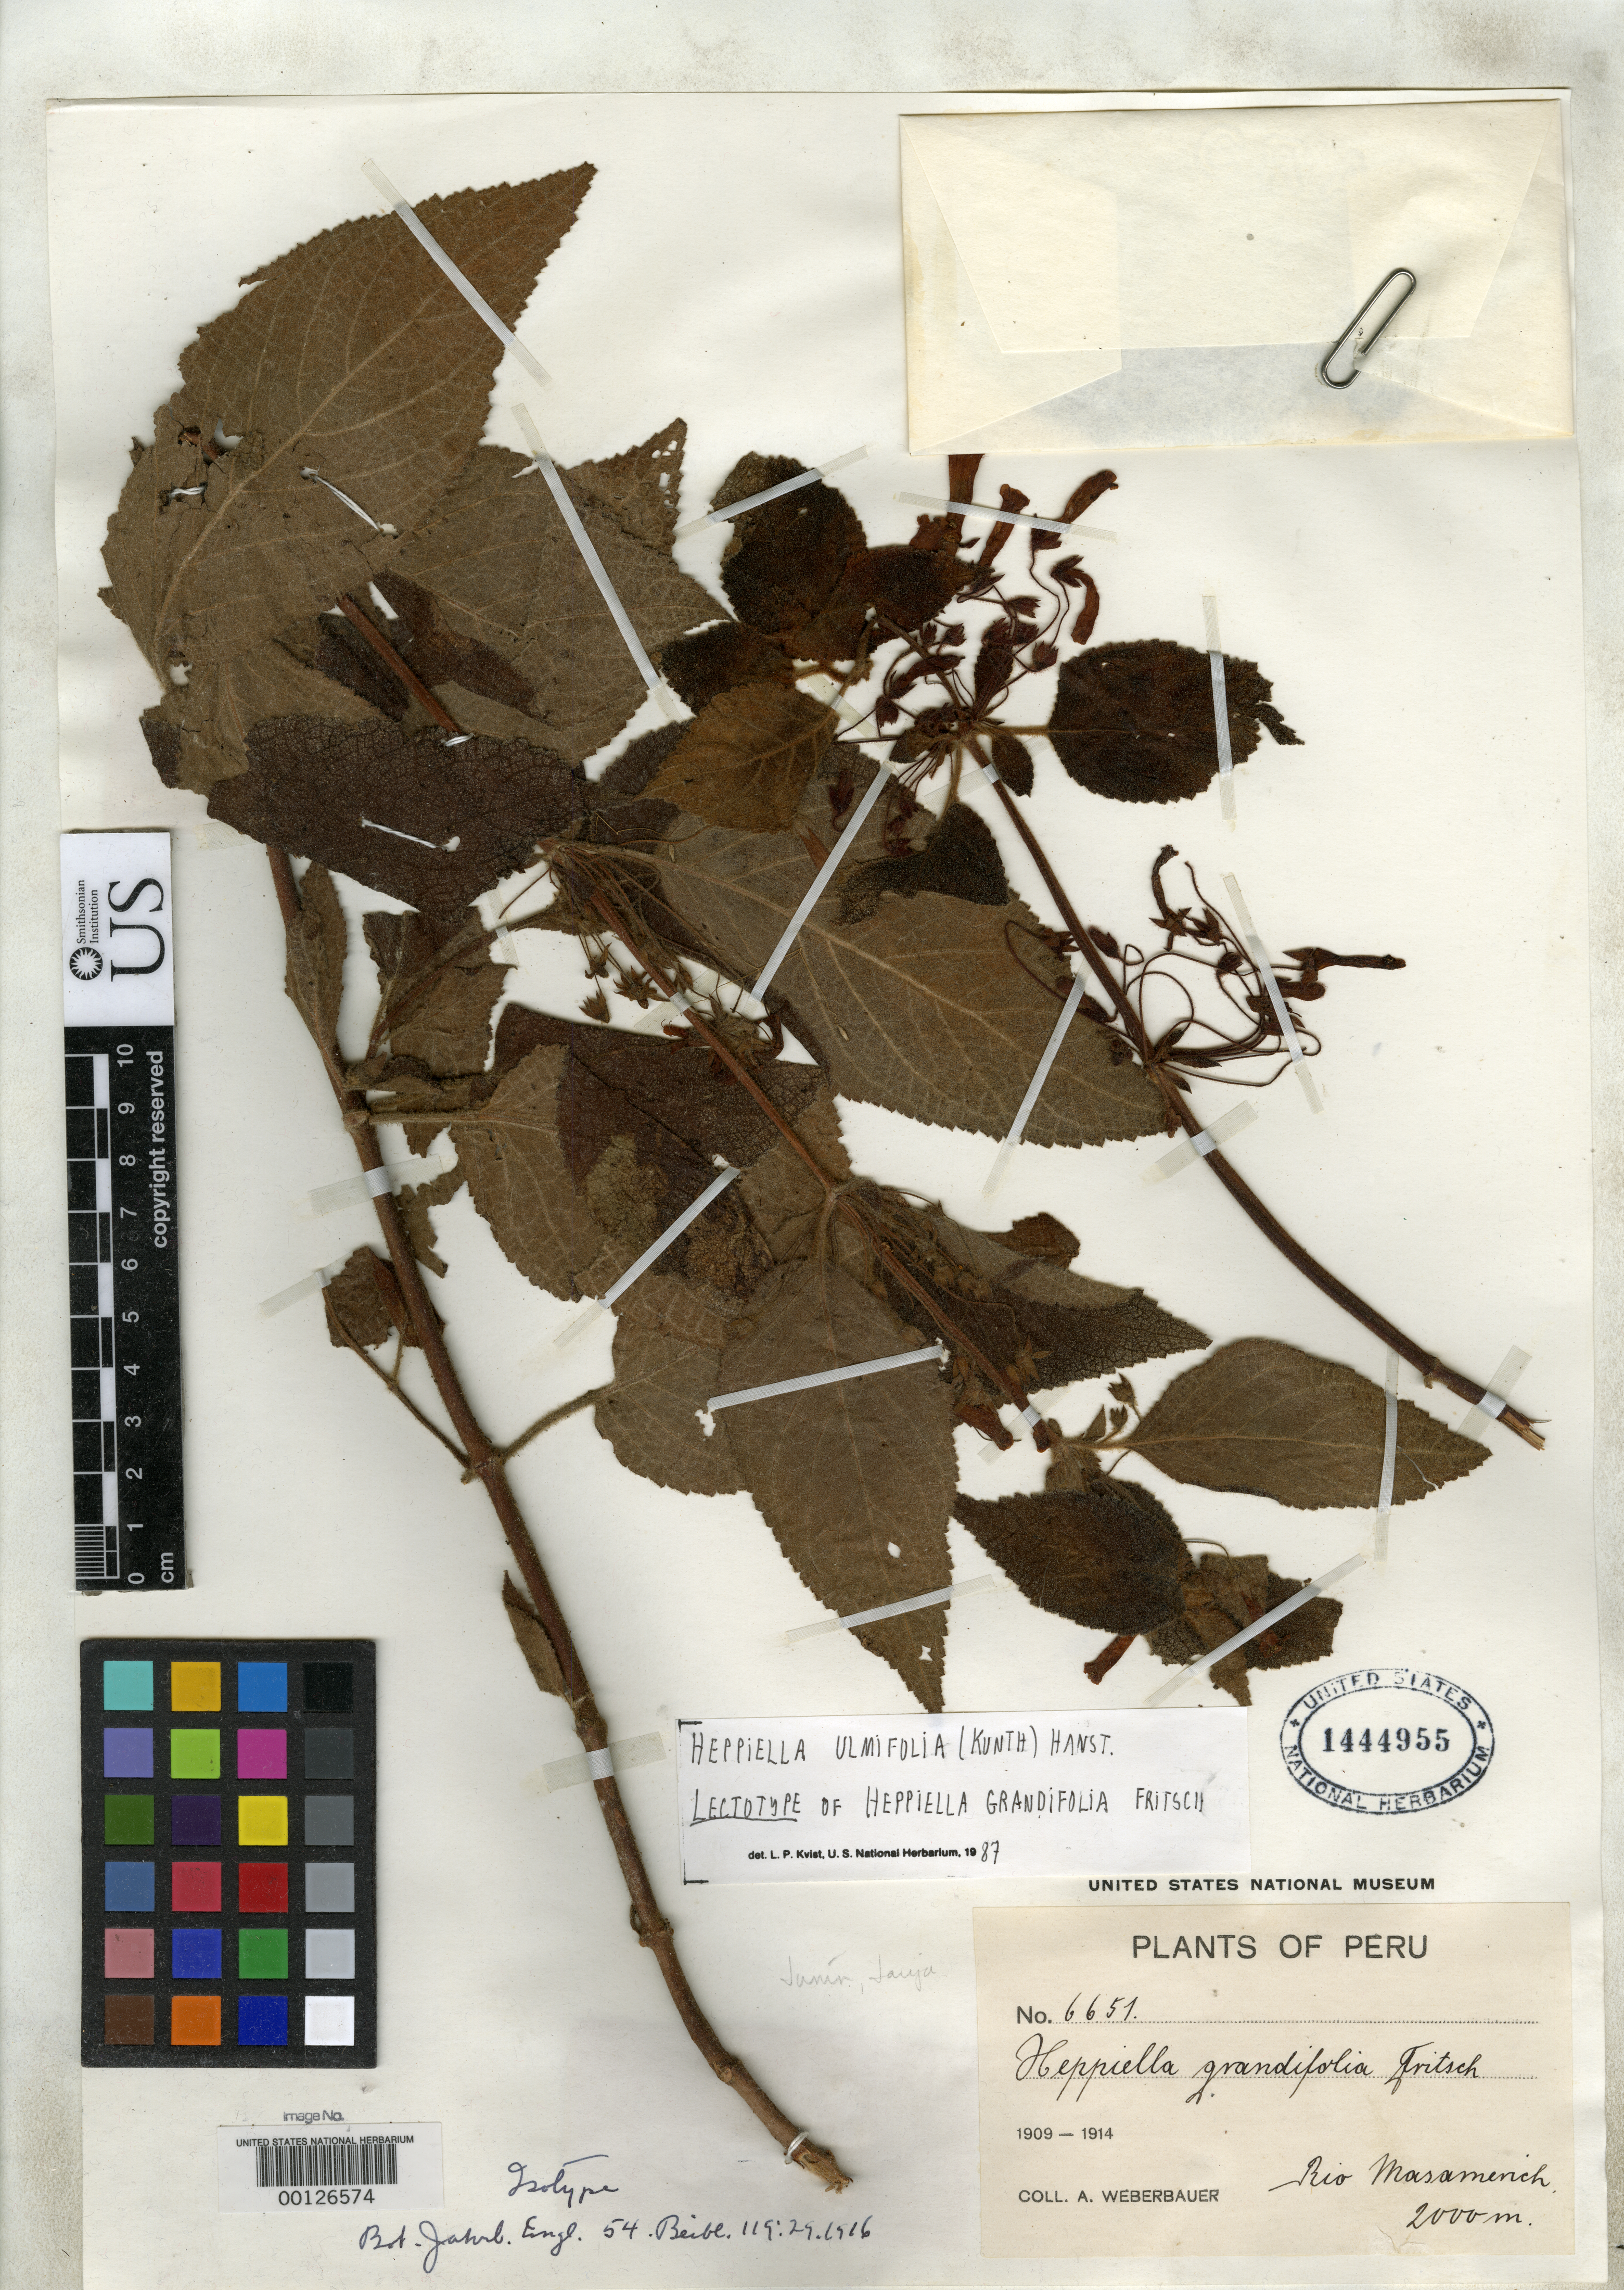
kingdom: Plantae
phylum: Tracheophyta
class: Magnoliopsida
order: Lamiales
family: Gesneriaceae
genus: Heppiella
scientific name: Heppiella grandifolia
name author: Fritsch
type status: Lectotype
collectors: A. Weberbauer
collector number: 6651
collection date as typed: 1909 to -- --- 1914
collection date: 1909/1914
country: Peru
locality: Río Masaminch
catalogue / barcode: US 1444955